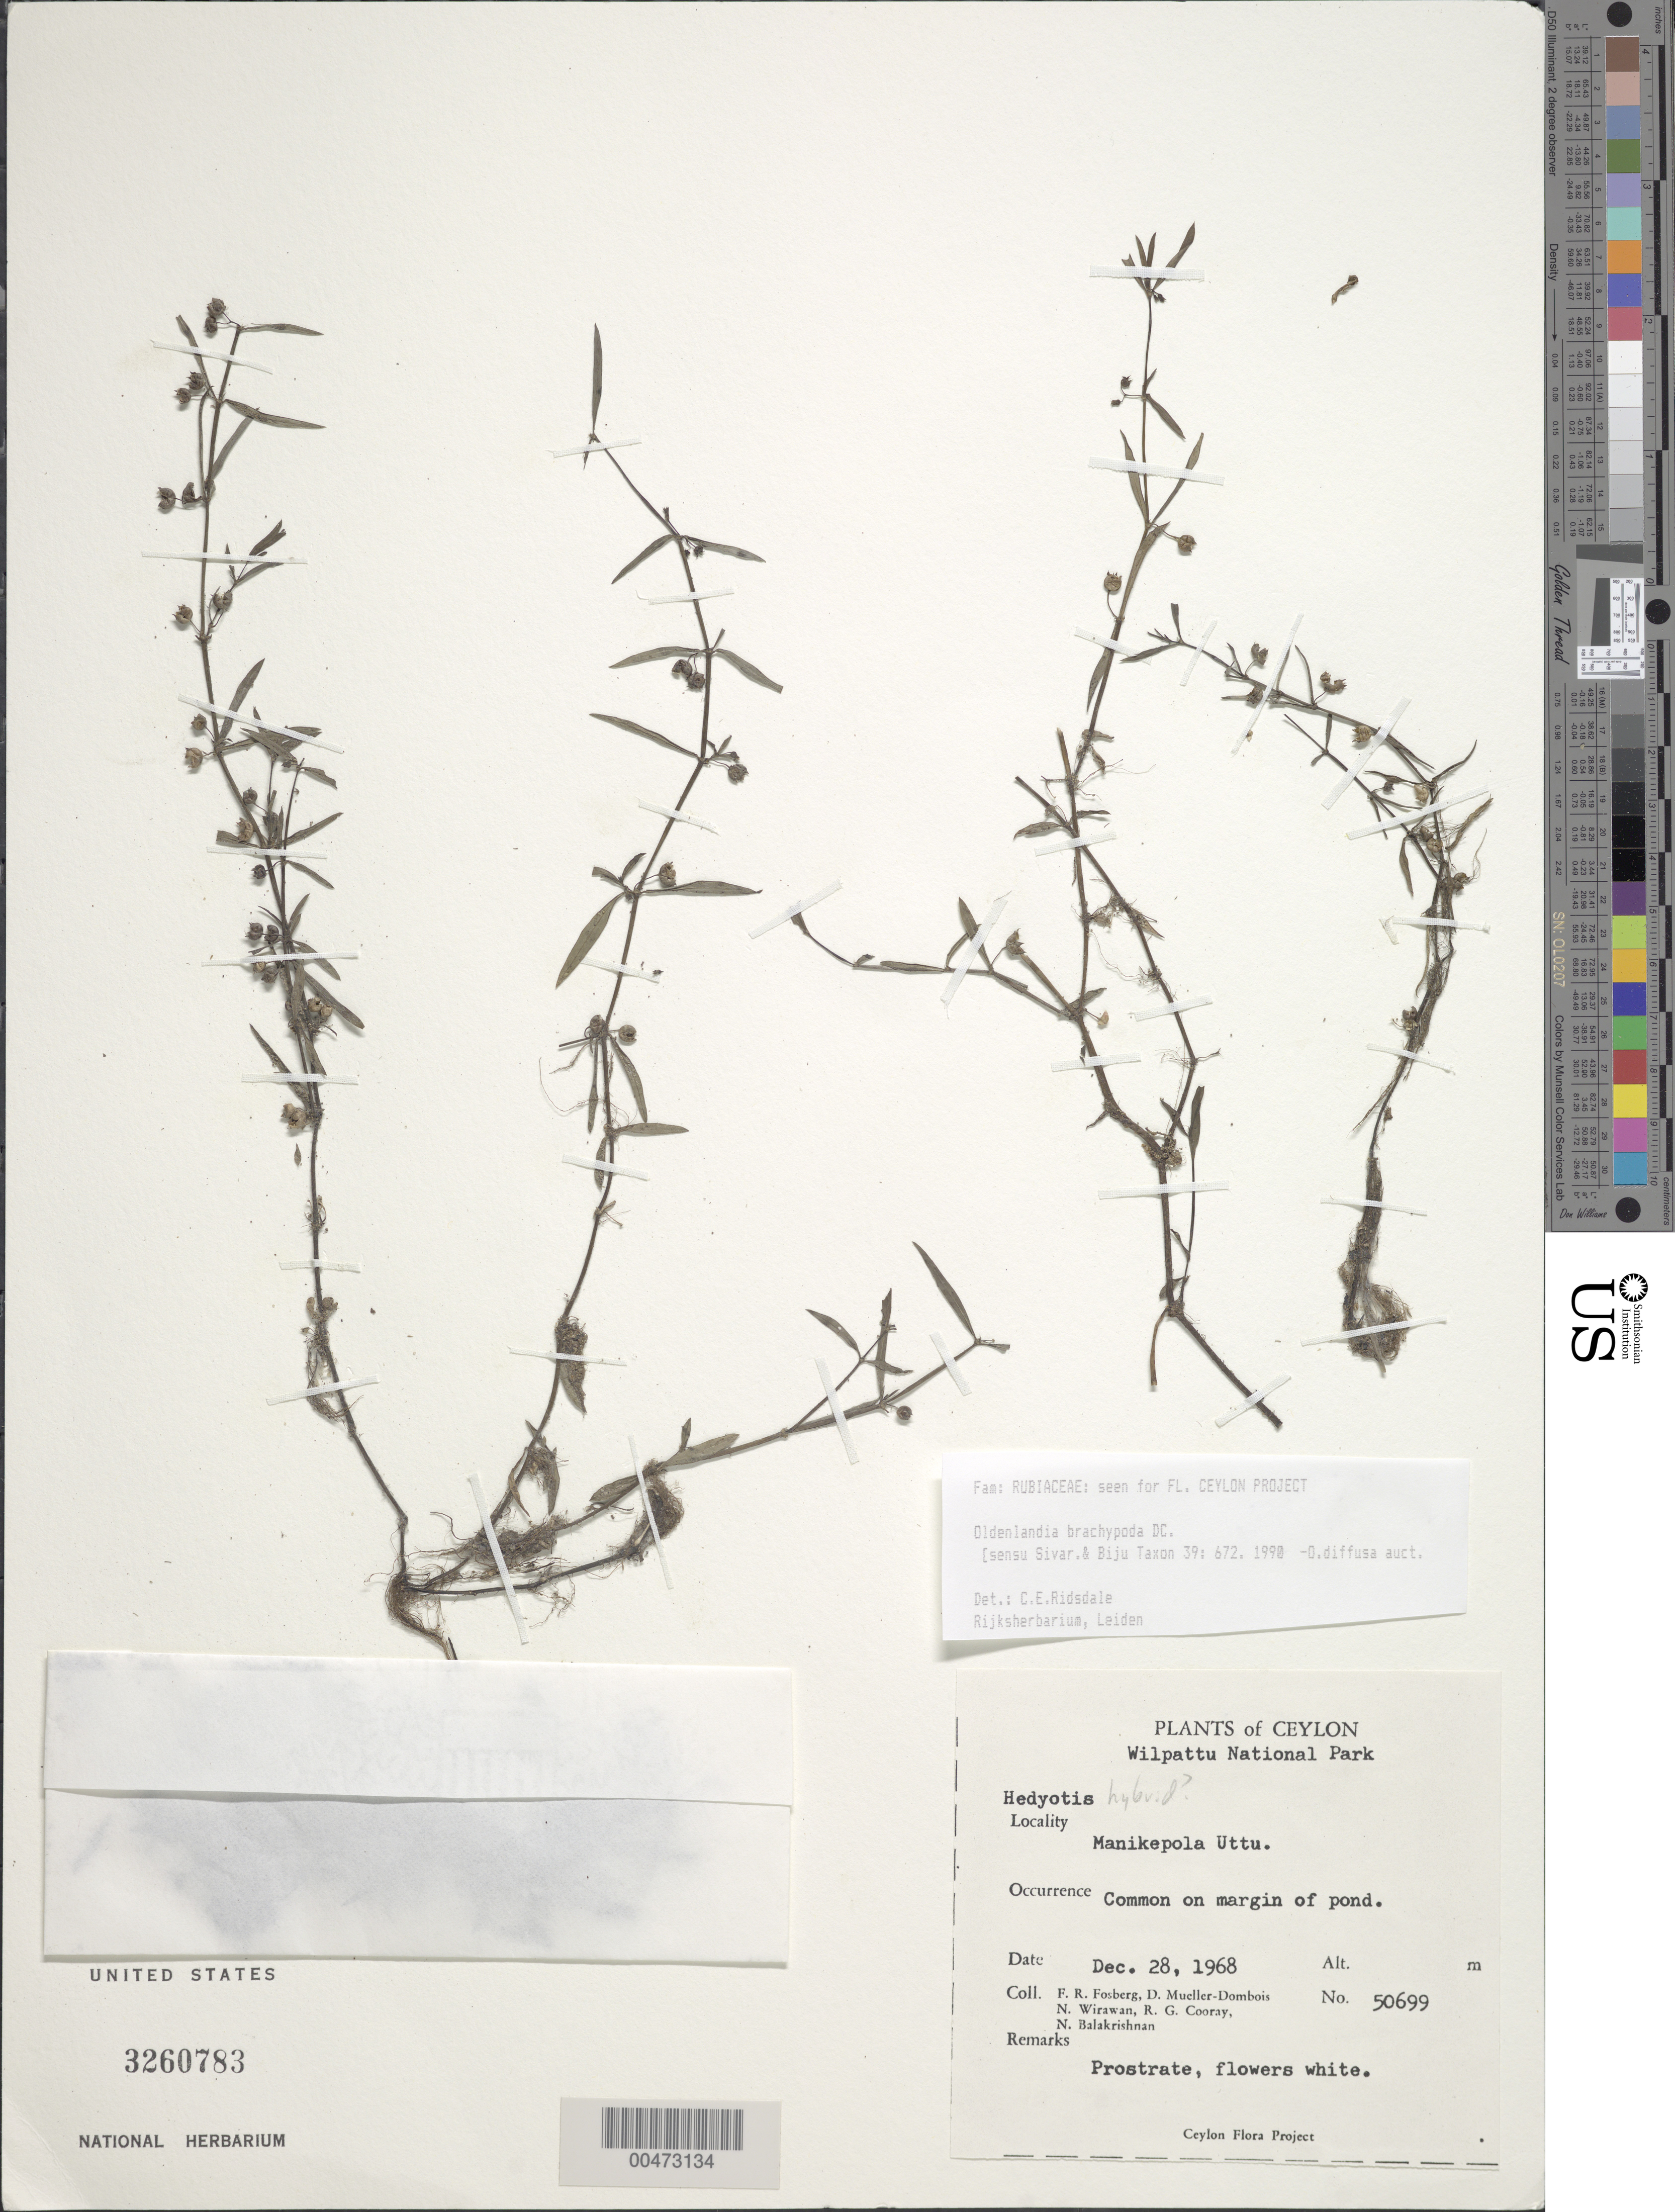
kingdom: Plantae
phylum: Tracheophyta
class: Magnoliopsida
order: Gentianales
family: Rubiaceae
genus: Oldenlandia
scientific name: Oldenlandia brachypoda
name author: DC.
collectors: F. R. Fosberg, D. Mueller-Dombois, N. Wirawan & R. Cooray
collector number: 50699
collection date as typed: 28 Dec 1968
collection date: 1968-12-28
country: Sri Lanka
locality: Wilpattu National Park, Manikepola Uttu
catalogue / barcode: US 3260783